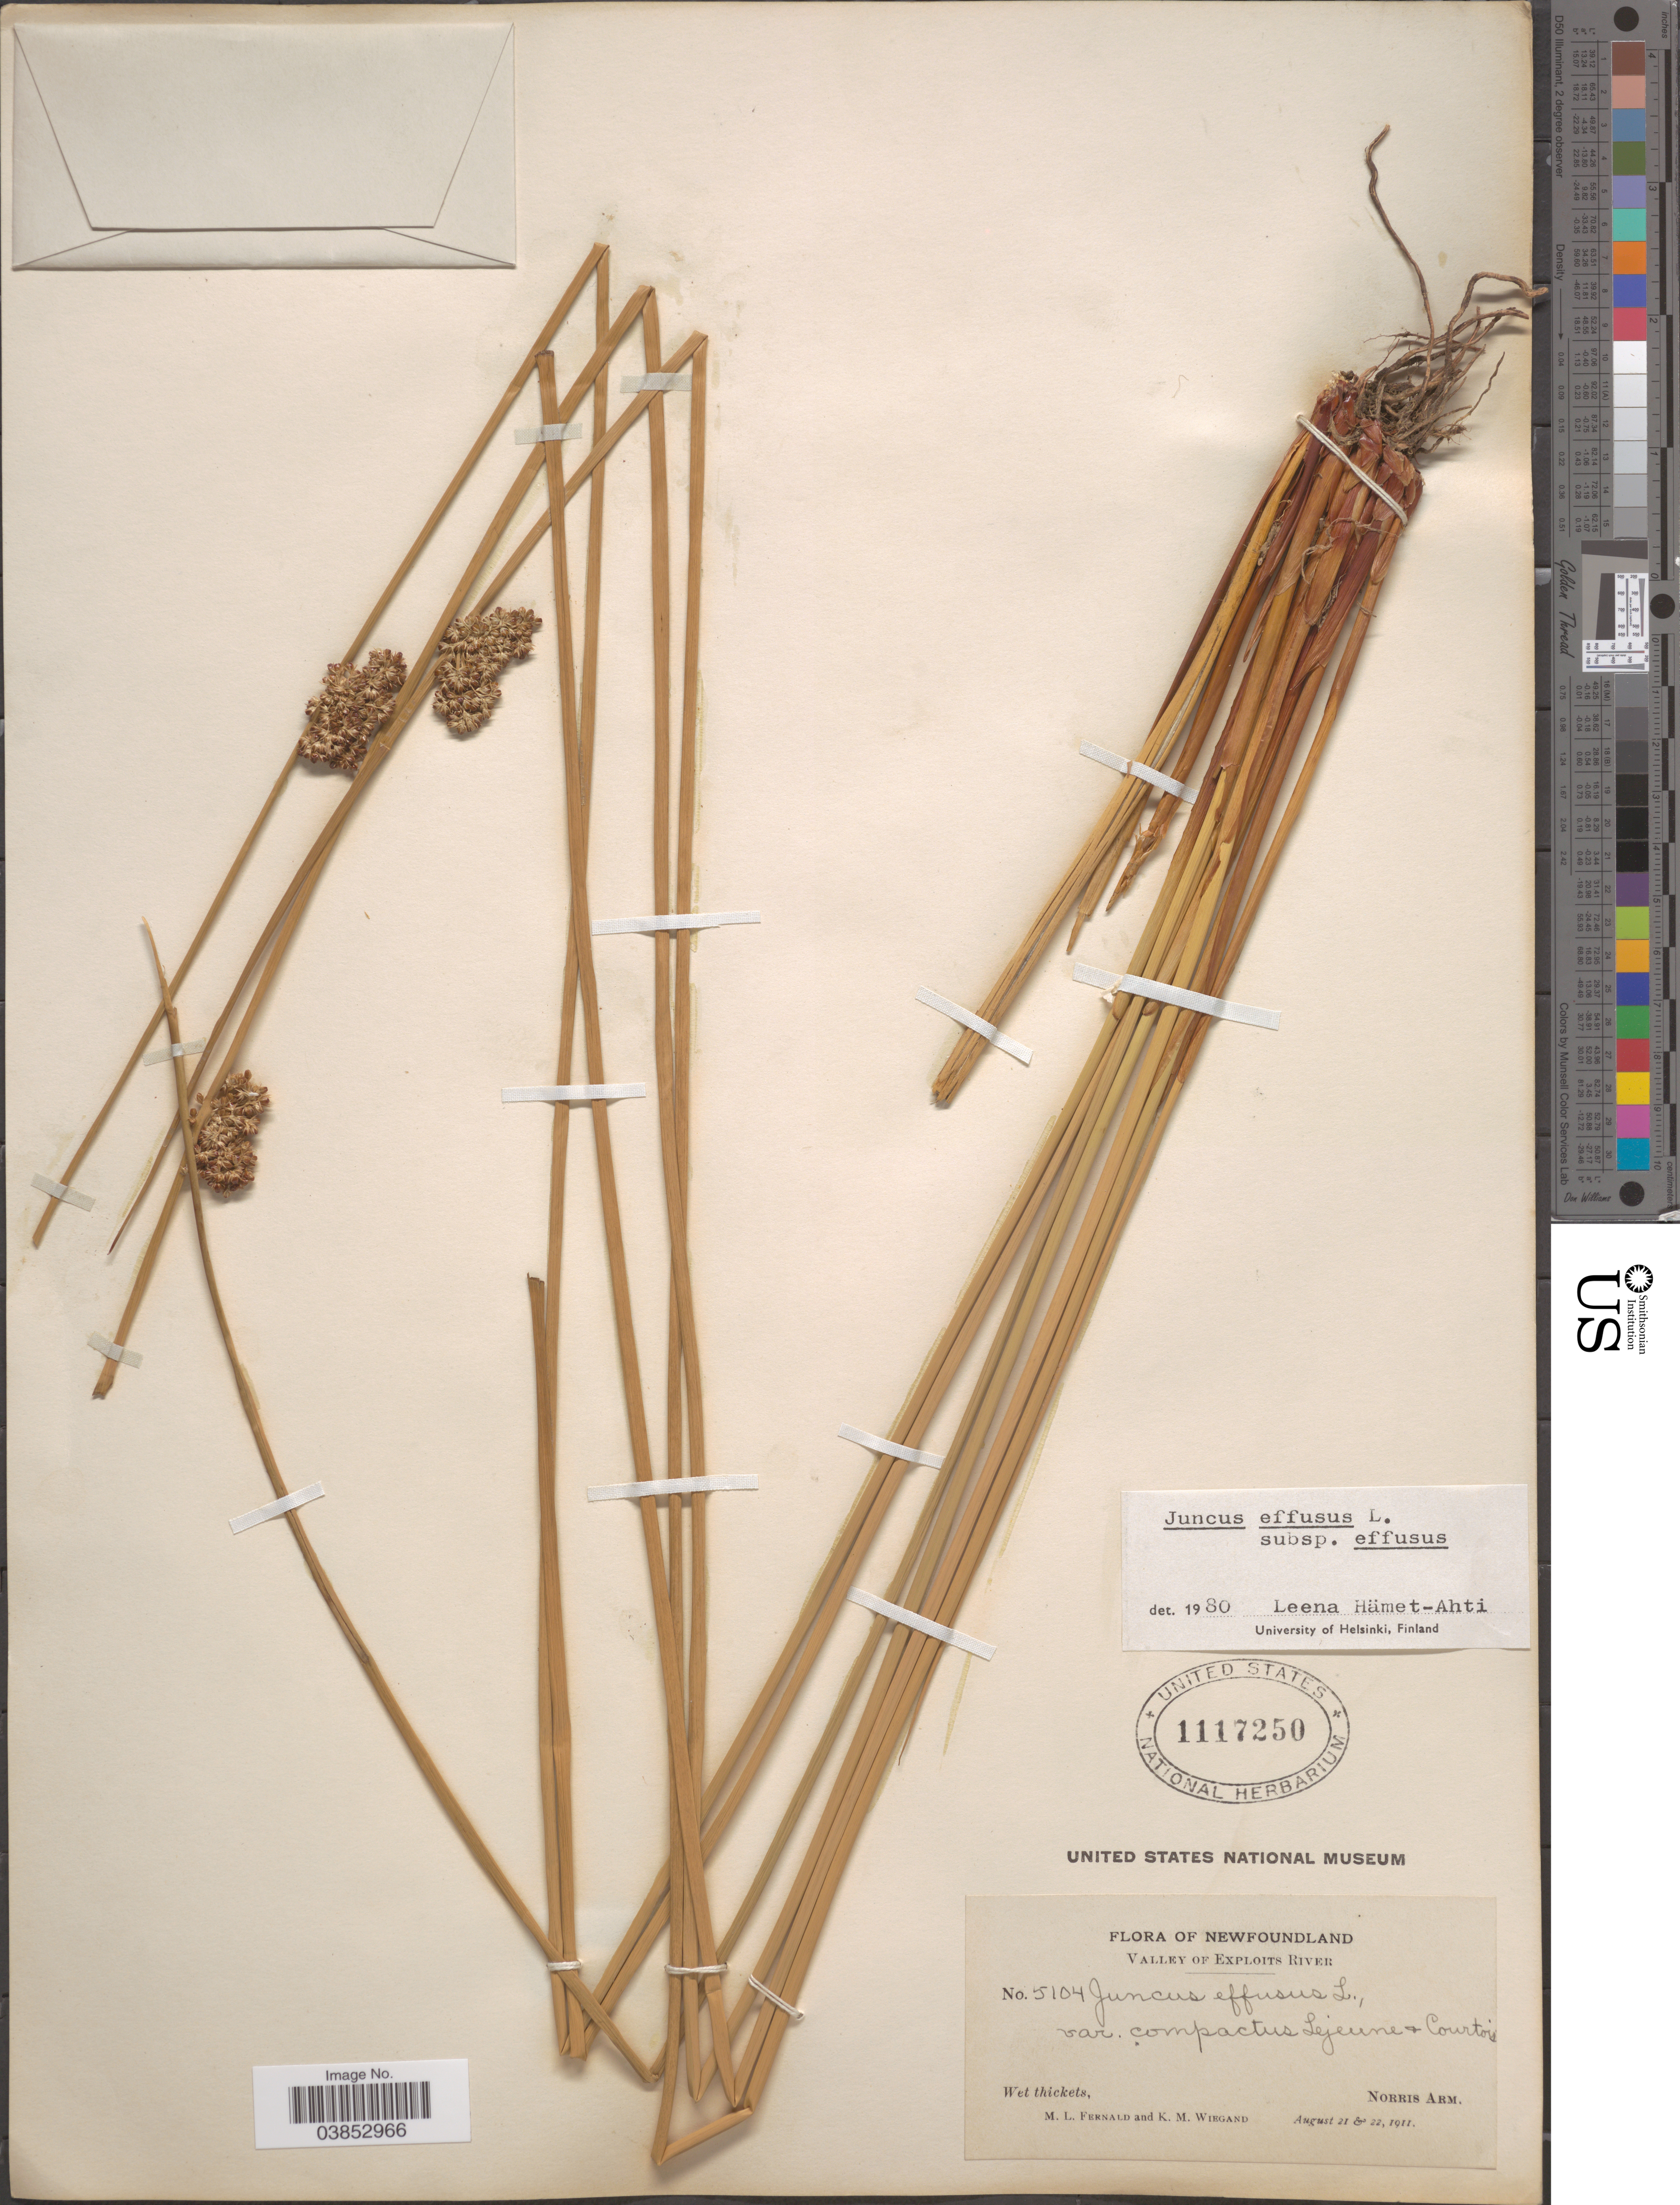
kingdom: Plantae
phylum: Tracheophyta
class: Liliopsida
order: Poales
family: Juncaceae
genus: Juncus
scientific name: Juncus effusus var. pacificus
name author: Fernald & Wiegand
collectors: M. L. Fernald & K. M. Wiegand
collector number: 5104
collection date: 1911-08-21/1911-08-22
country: Canada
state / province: Newfoundland and Labrador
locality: Valley of Exploits River. Norris Arm.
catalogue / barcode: US 1117250